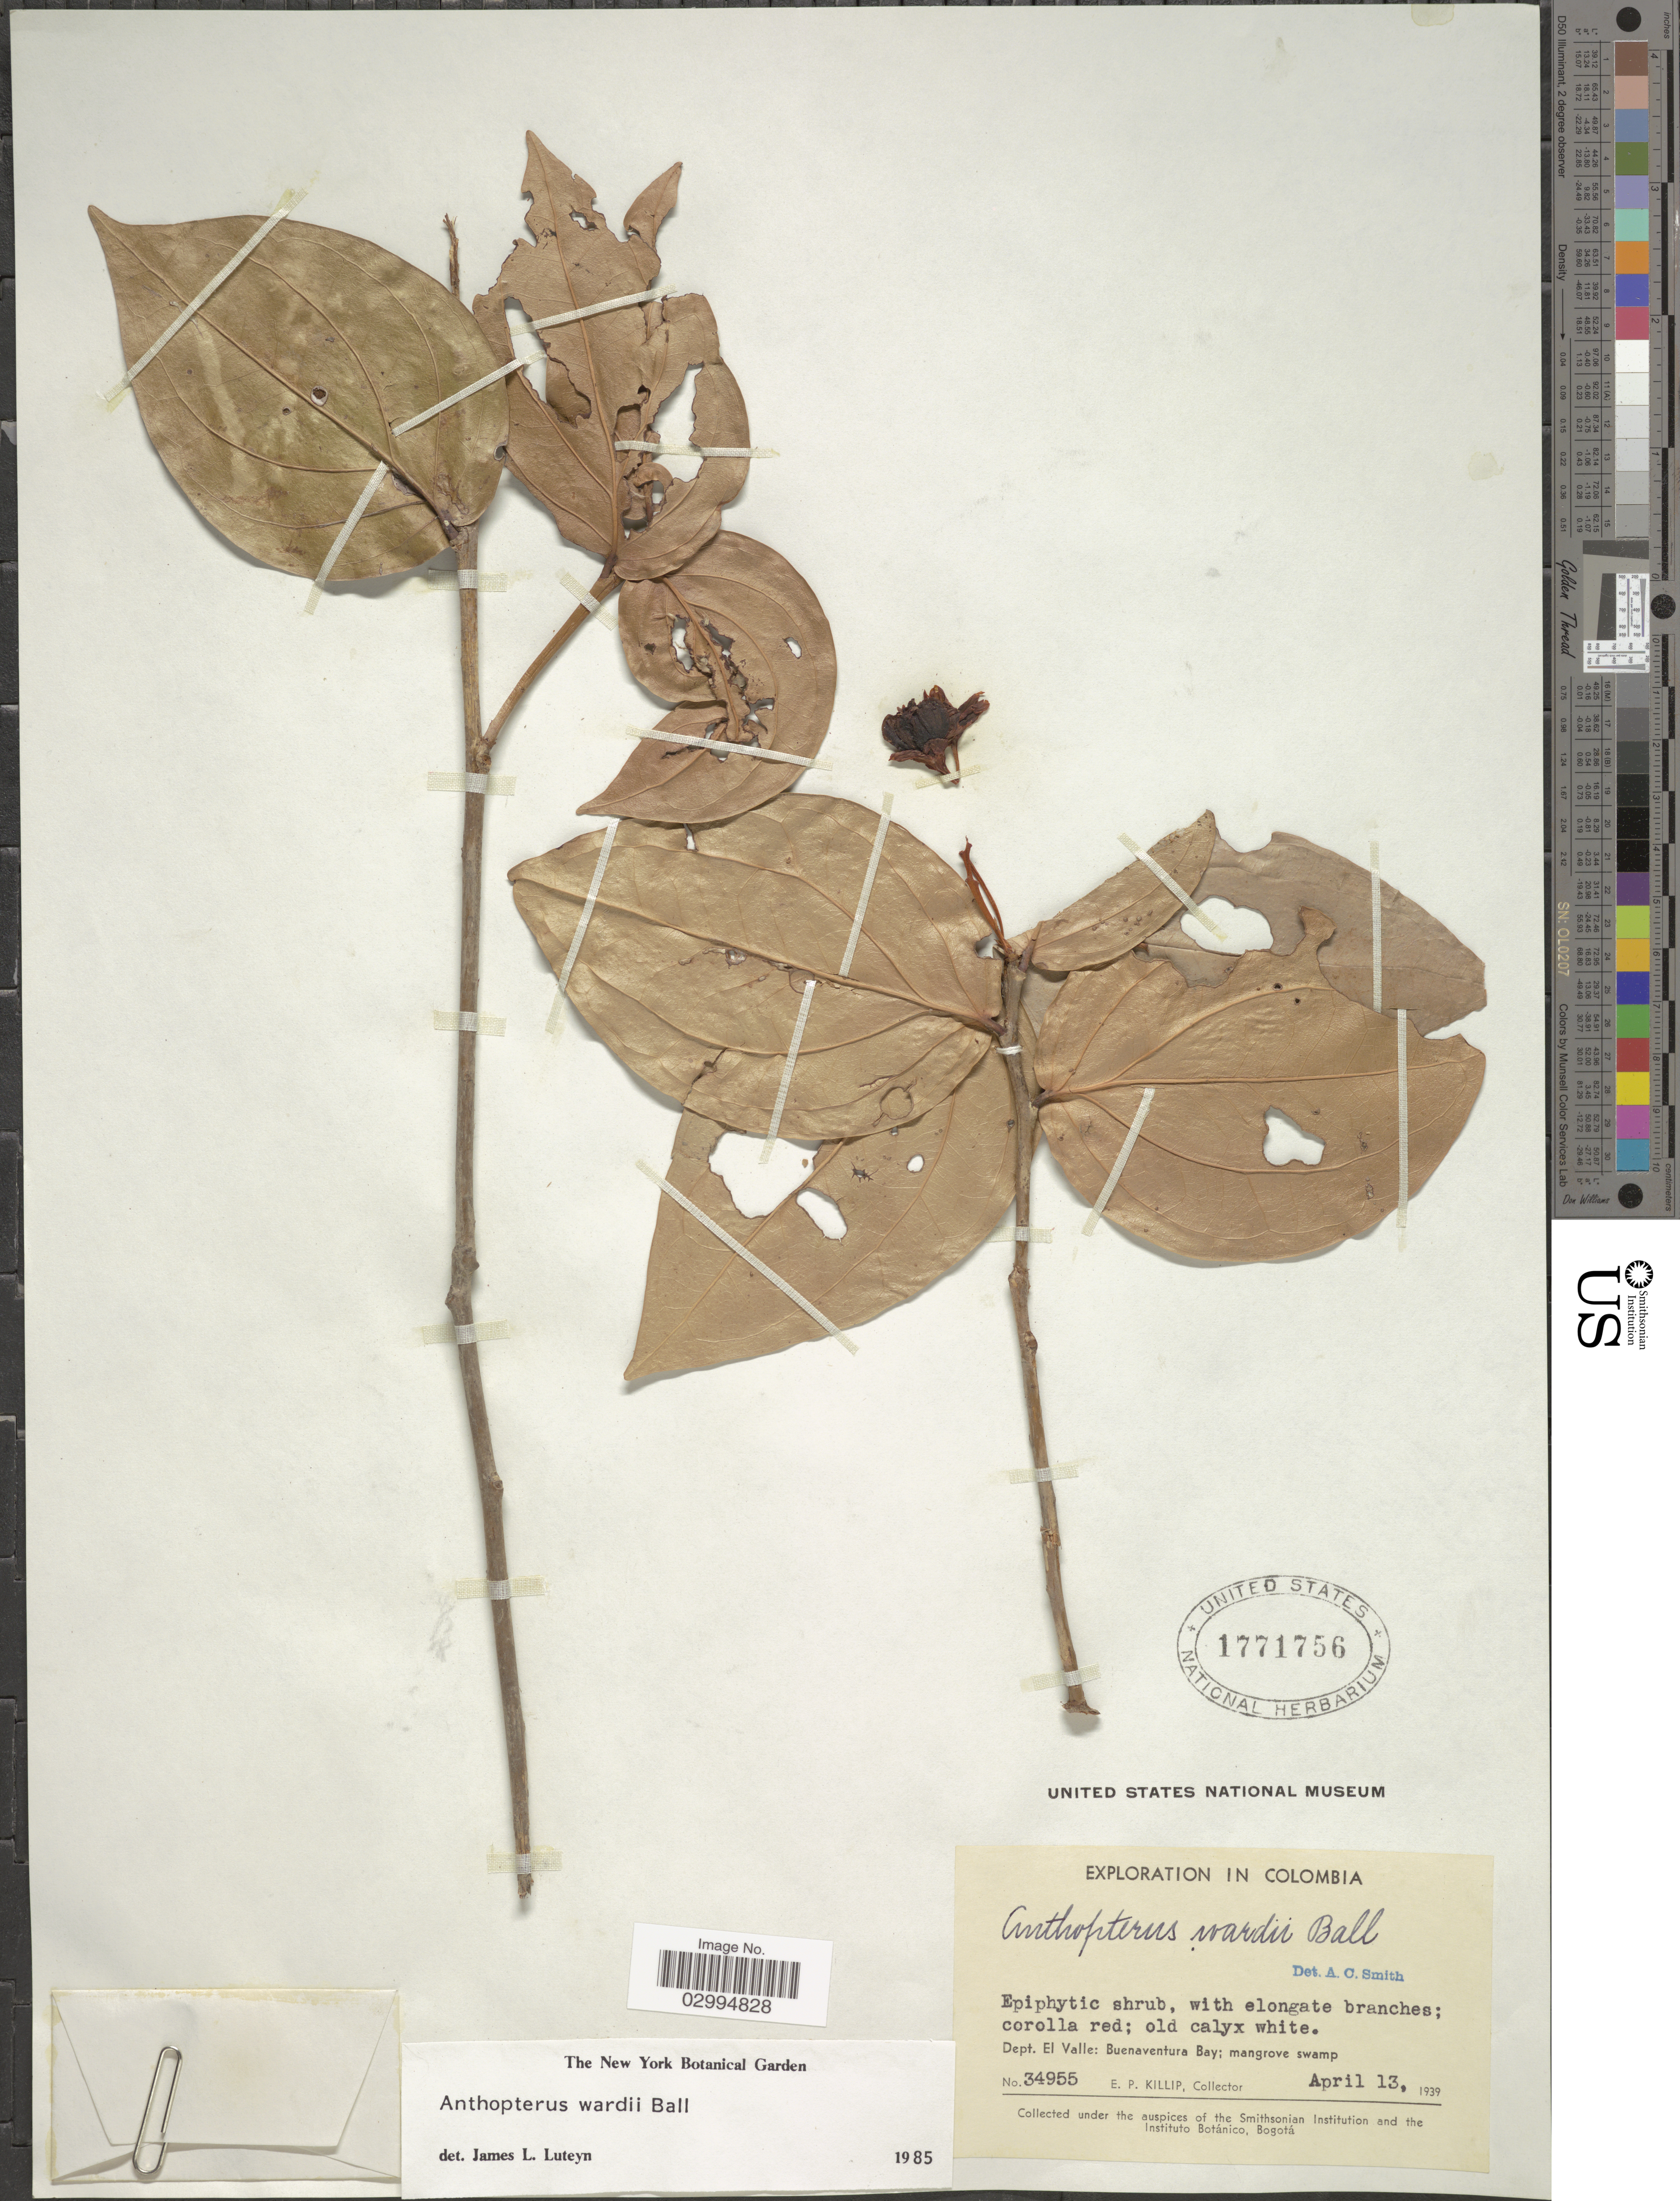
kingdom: Plantae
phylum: Tracheophyta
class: Magnoliopsida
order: Ericales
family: Ericaceae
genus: Anthopterus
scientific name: Anthopterus wardii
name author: Ball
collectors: E. P. Killip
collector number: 34955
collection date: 1939-04-13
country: Colombia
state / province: Valle del Cauca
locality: Dept. El Valle: Buenaventura Bay; magrove swamp.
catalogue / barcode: US 1771756